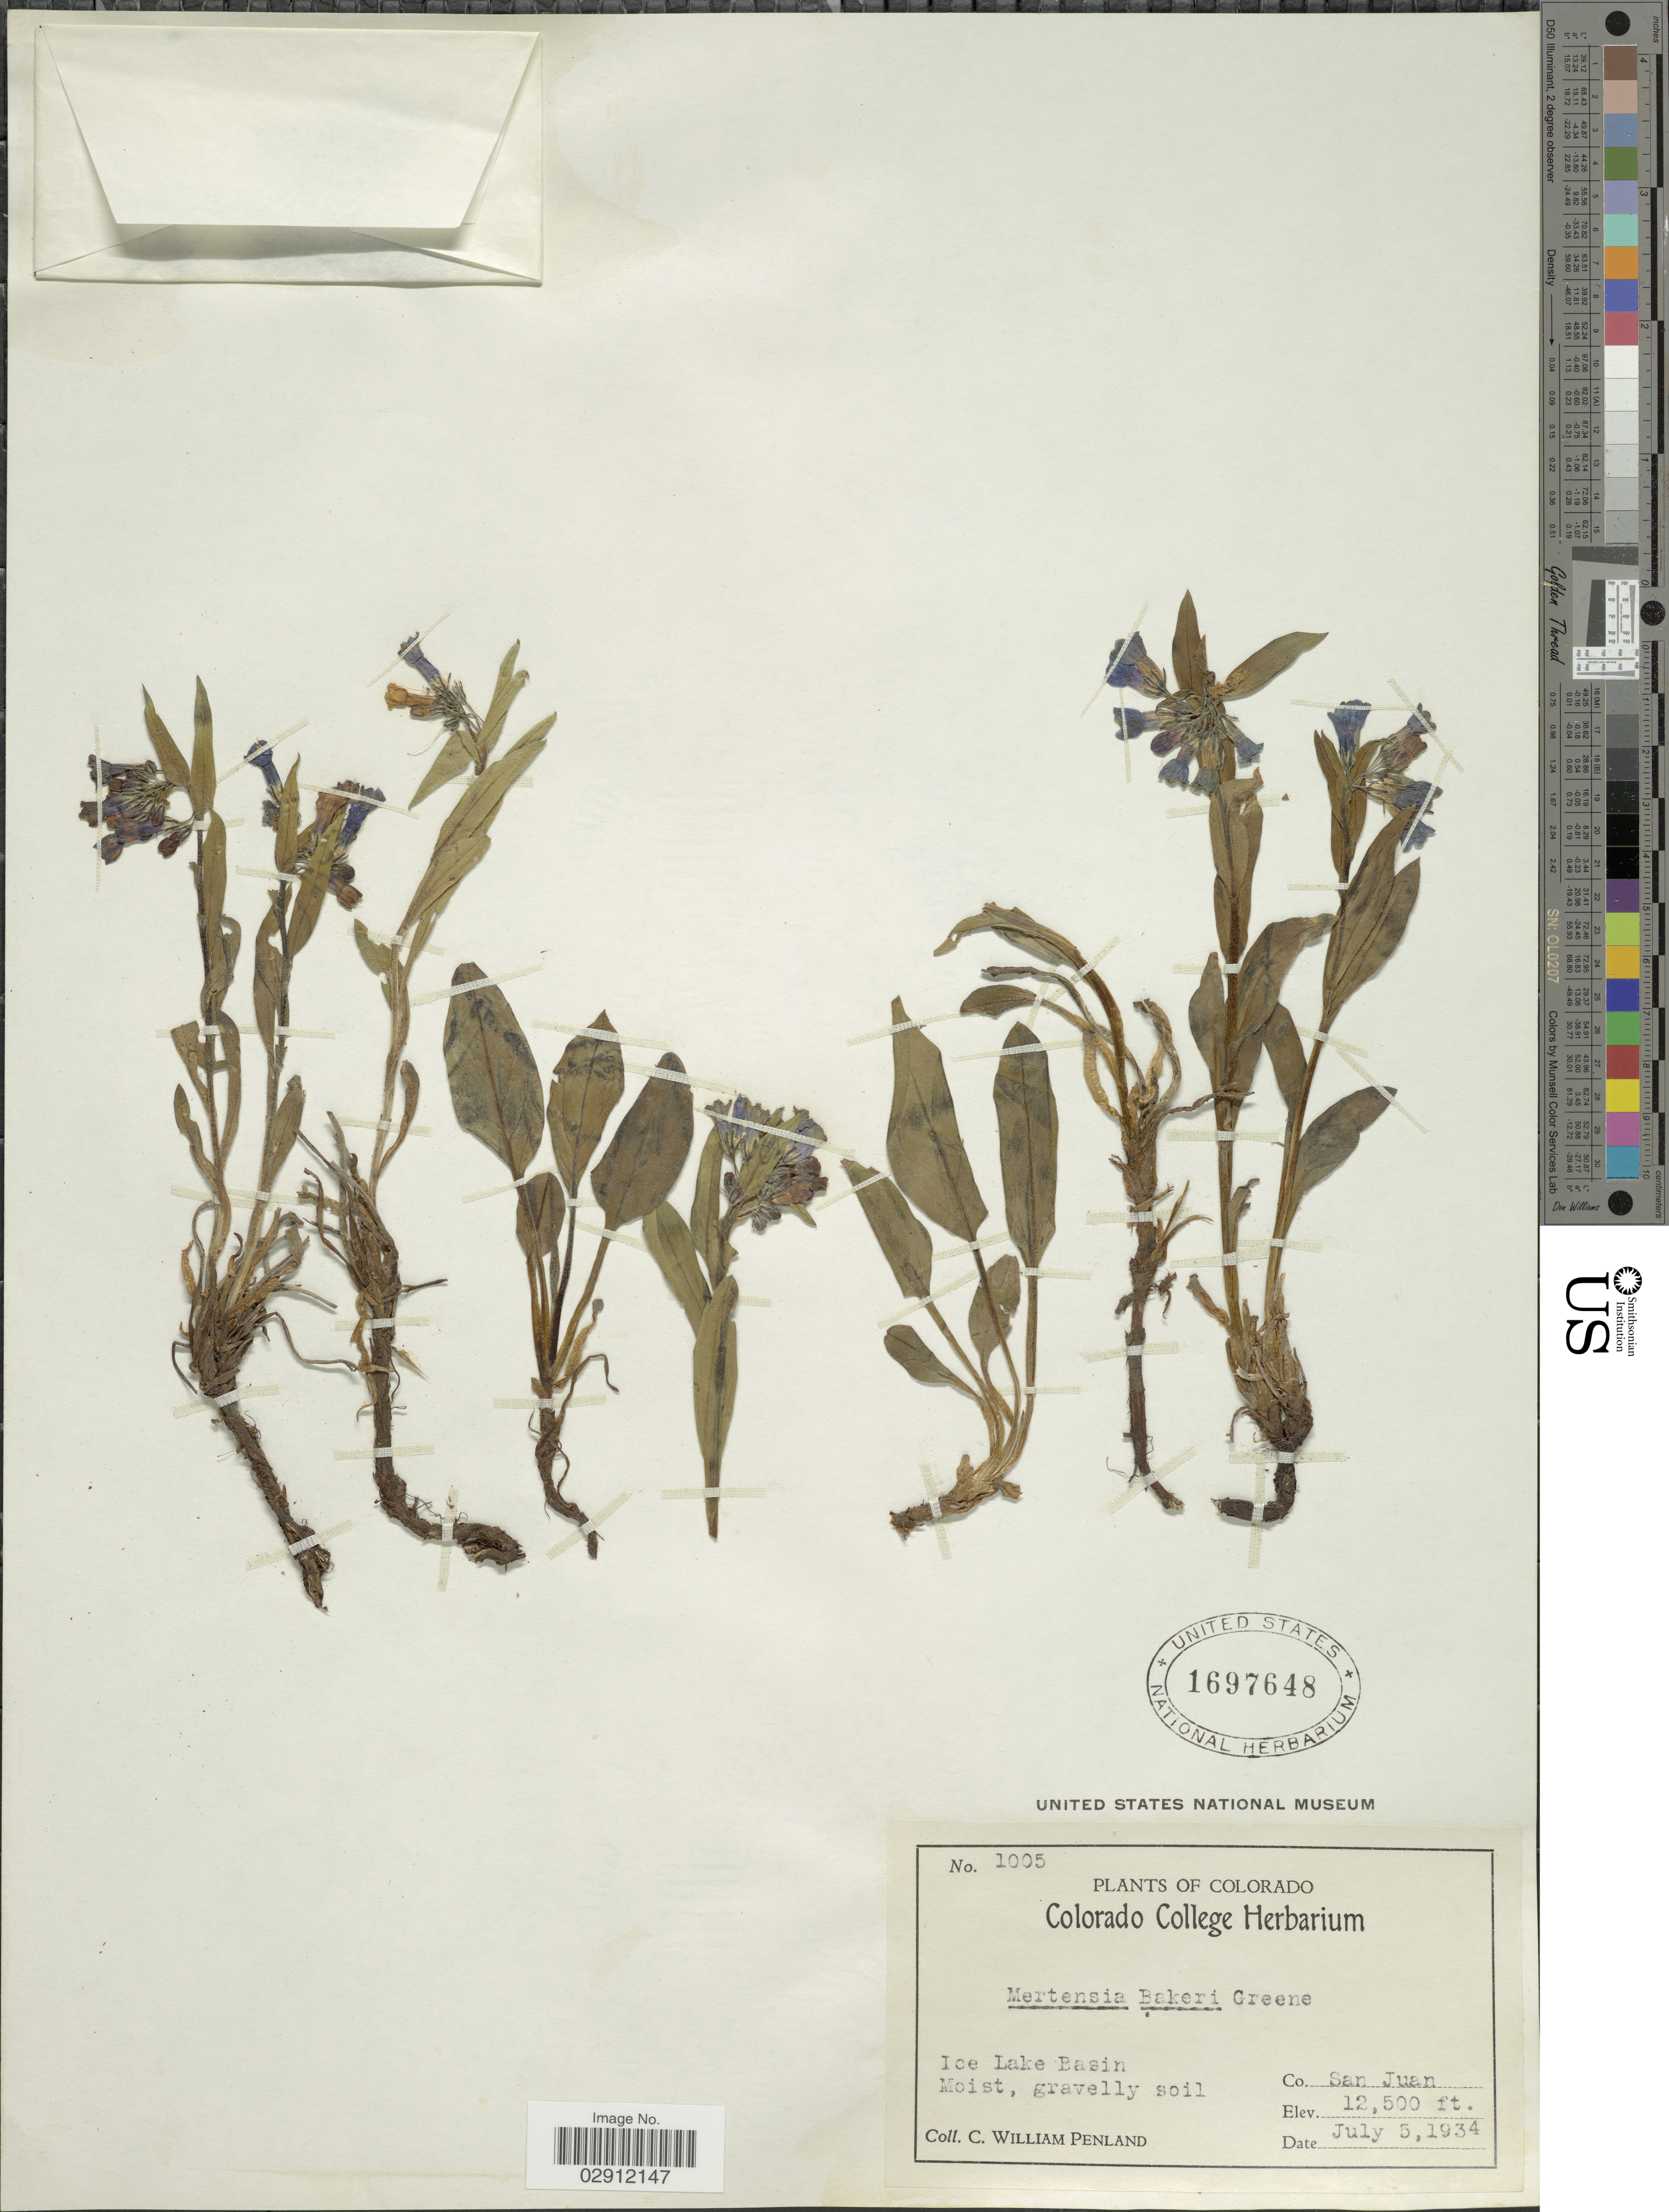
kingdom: Plantae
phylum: Tracheophyta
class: Magnoliopsida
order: Boraginales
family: Boraginaceae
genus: Mertensia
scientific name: Mertensia bakeri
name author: Greene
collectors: C. W. Penland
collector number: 1005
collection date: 1934-07-05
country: United States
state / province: Colorado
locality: Ice Lake Basin. Co. San Juan.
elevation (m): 3810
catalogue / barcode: US 1697648